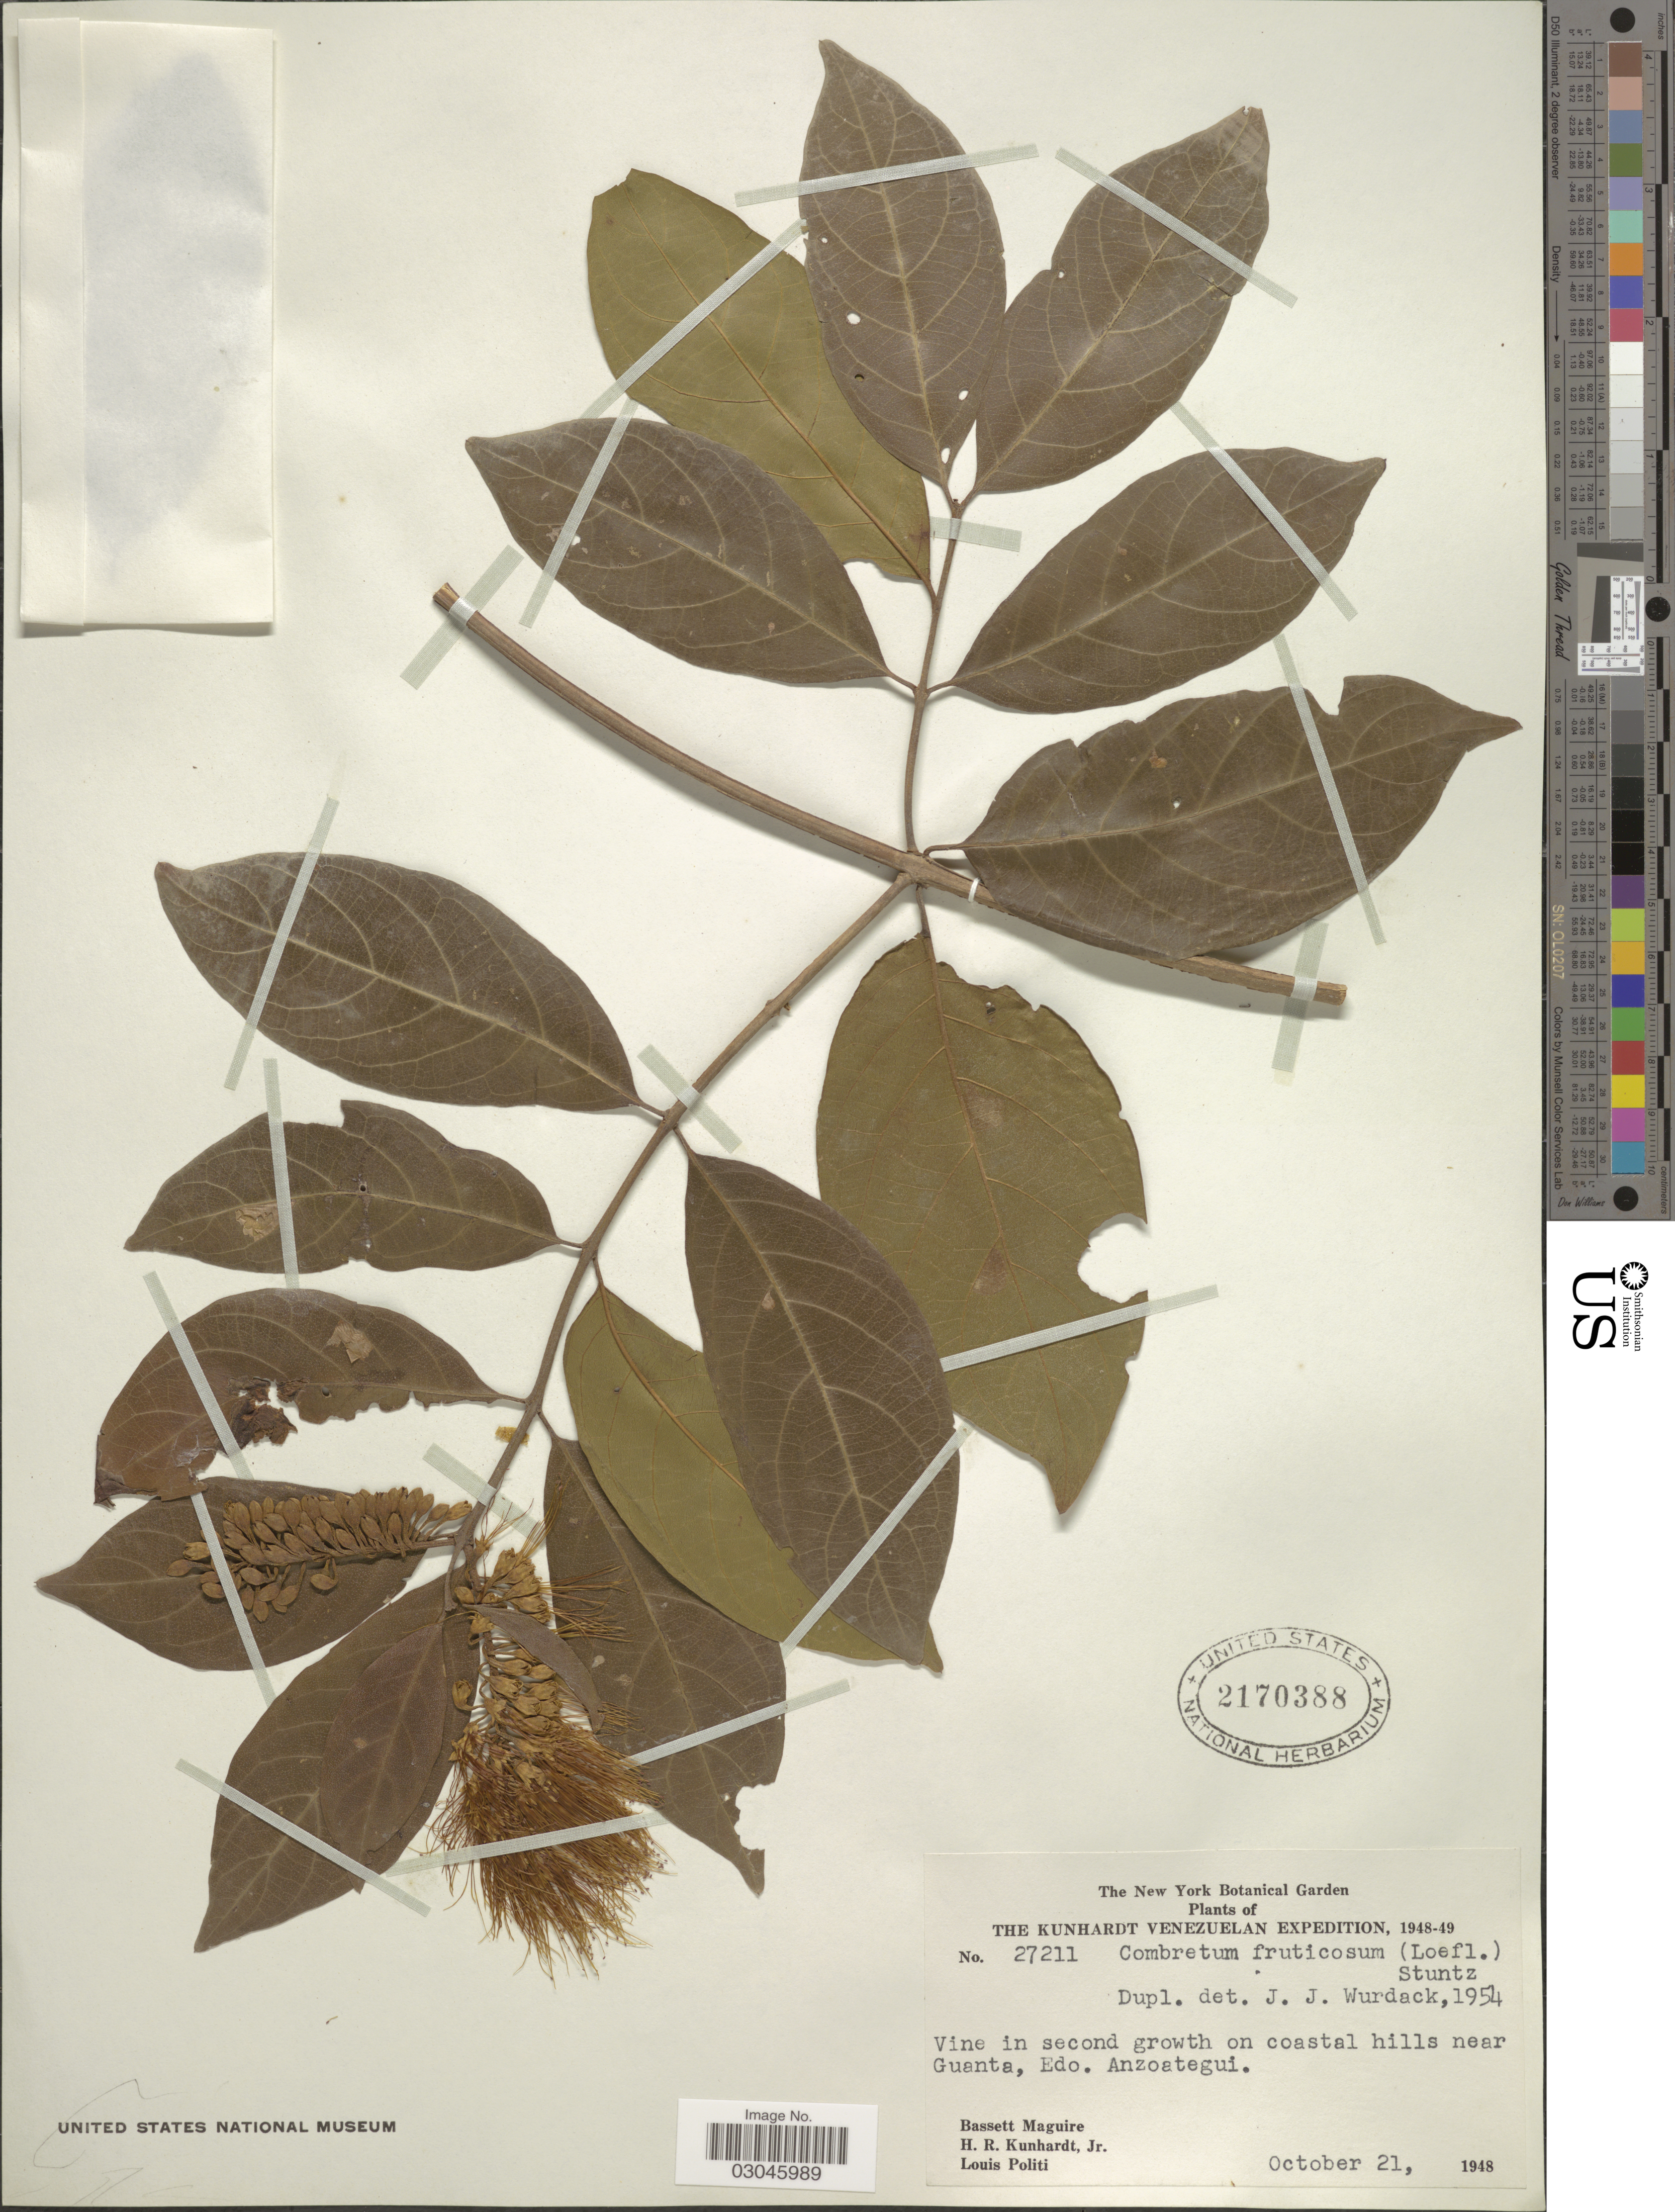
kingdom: Plantae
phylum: Tracheophyta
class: Magnoliopsida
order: Myrtales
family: Combretaceae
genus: Combretum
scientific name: Combretum fruticosum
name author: (Loefl.) Stuntz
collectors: B. Maguire, H. Kunhardt & L. Politi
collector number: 27211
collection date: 1948-10-21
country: Venezuela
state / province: Anzoategui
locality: On coastal hills near Guanta.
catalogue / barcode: US 2170388